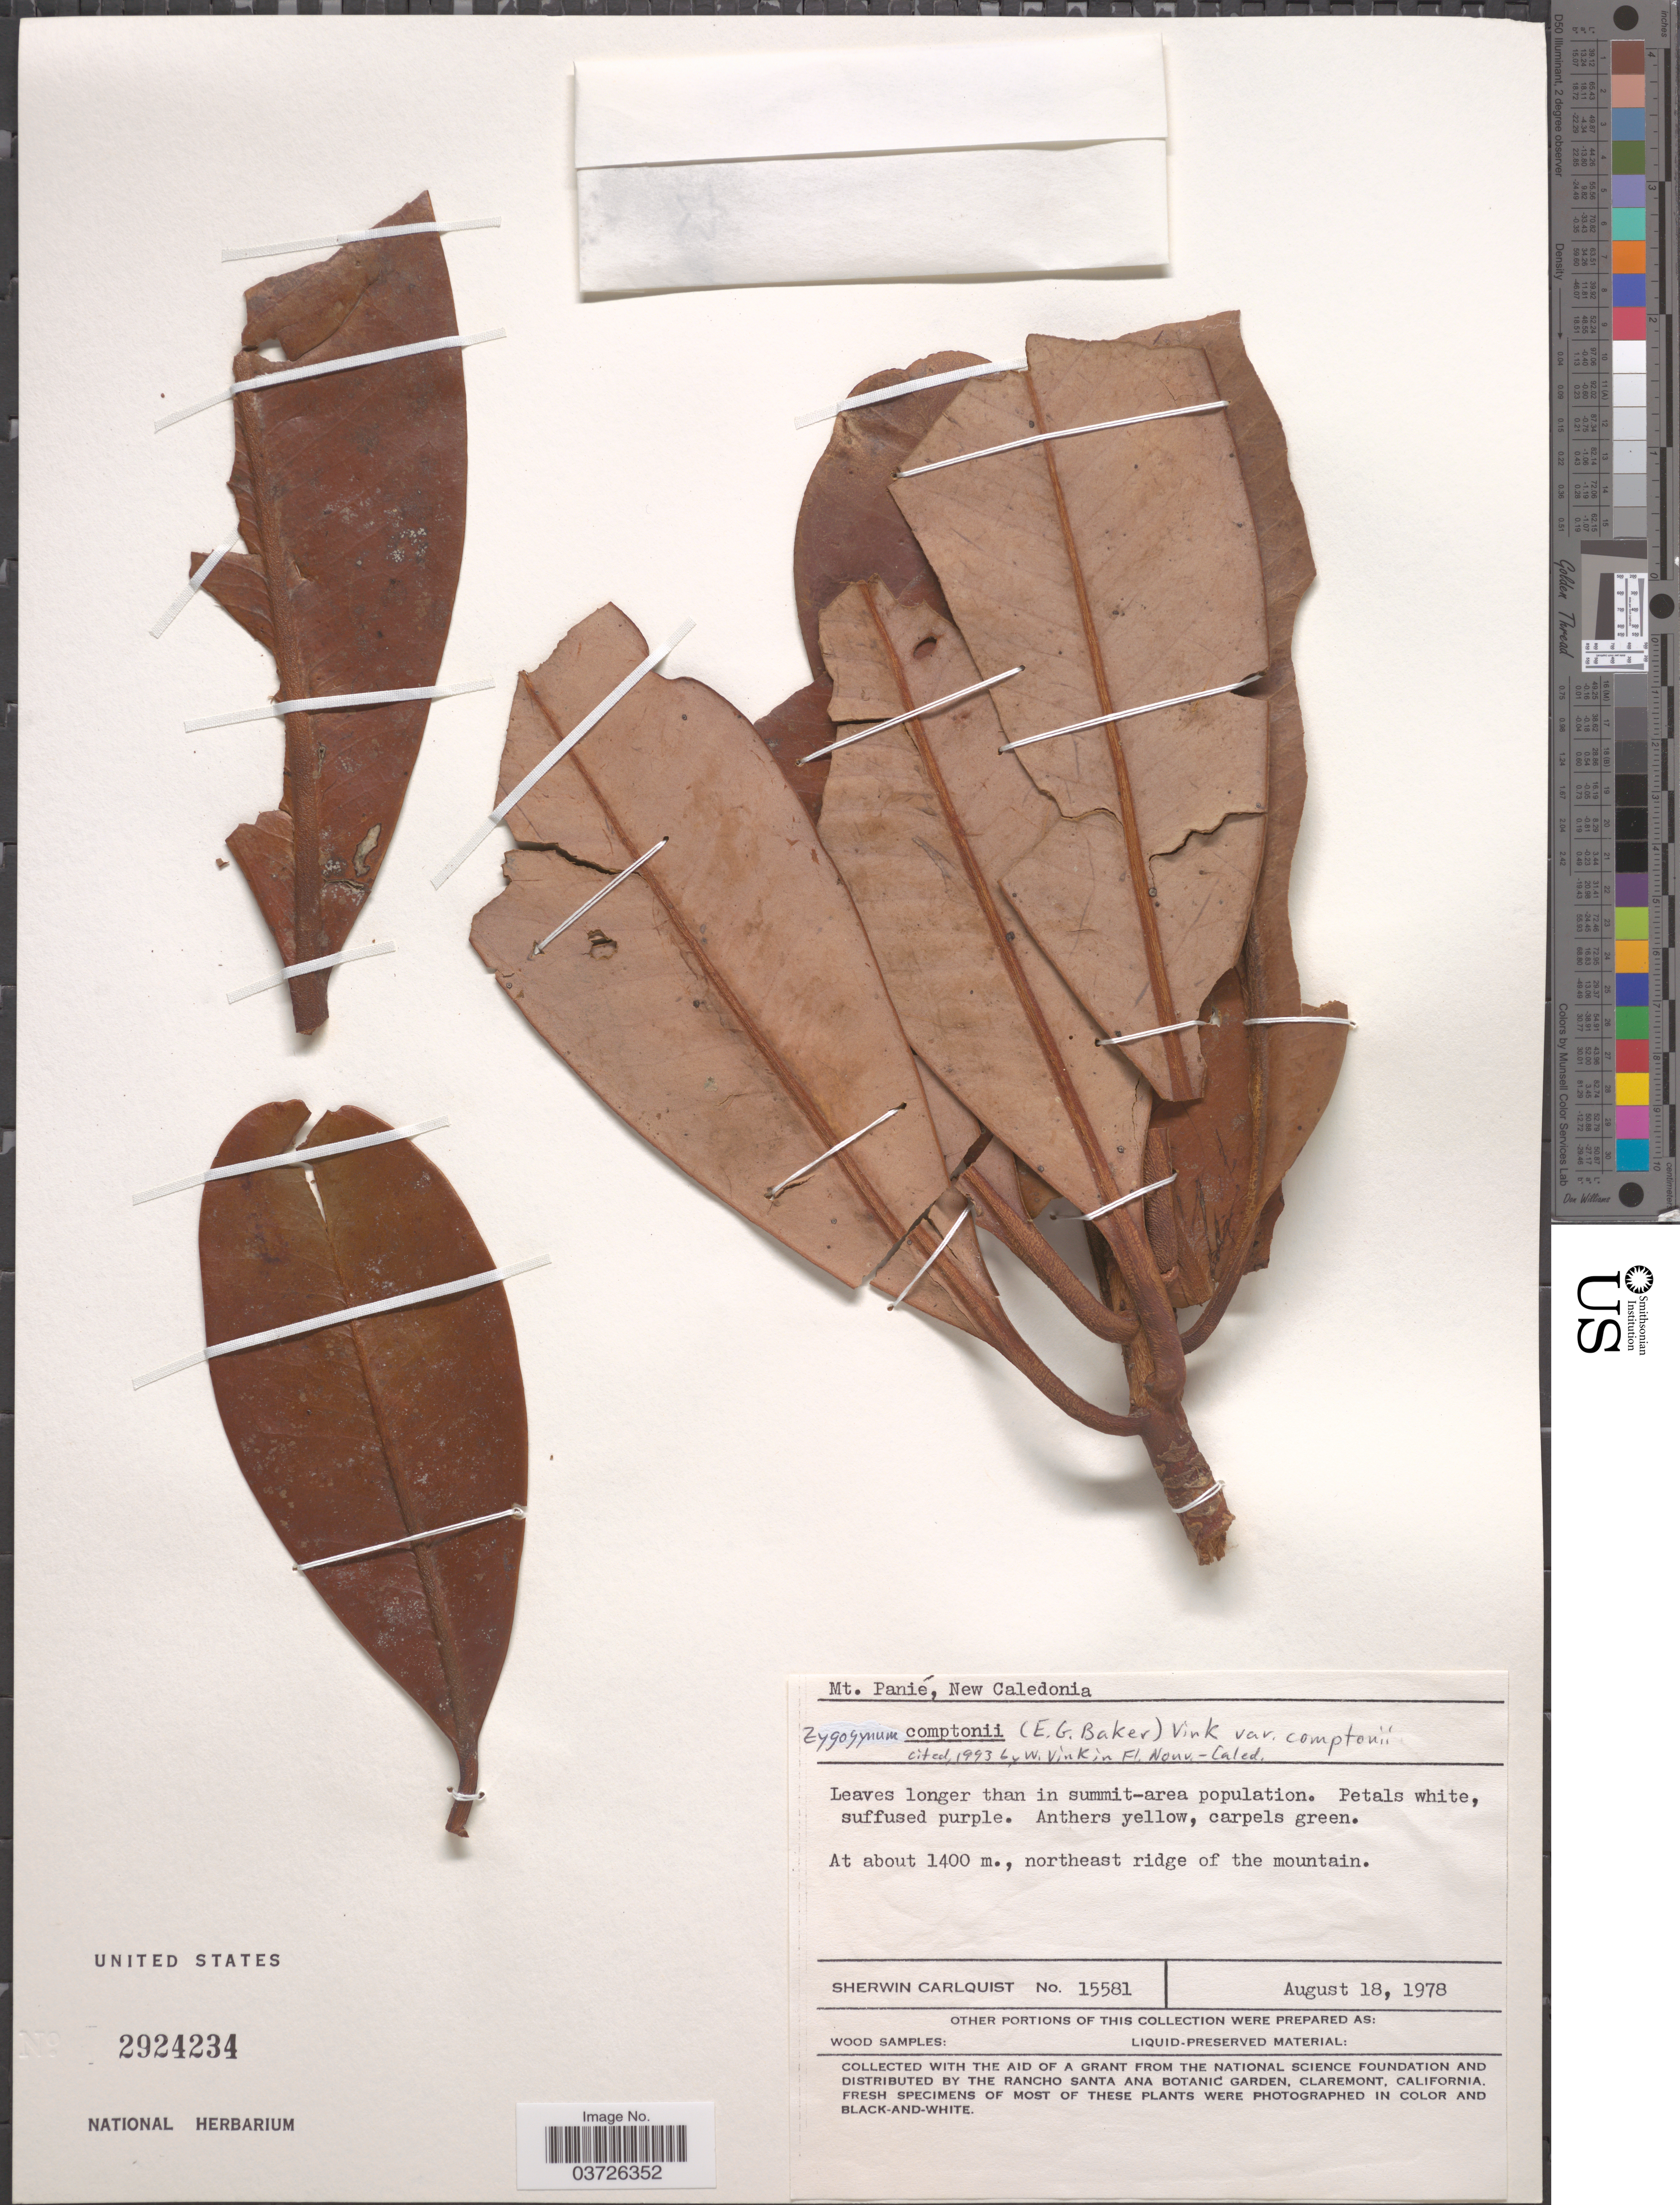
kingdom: Plantae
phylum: Tracheophyta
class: Magnoliopsida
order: Canellales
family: Winteraceae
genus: Zygogynum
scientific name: Zygogynum comptonii var. comptonii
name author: (Baker f.) Vink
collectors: S. Carlquist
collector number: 15581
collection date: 1978-08-18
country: New Caledonia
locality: Mt. Panié. Northeast ridge of the mountain.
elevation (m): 1400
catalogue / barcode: US 2924234